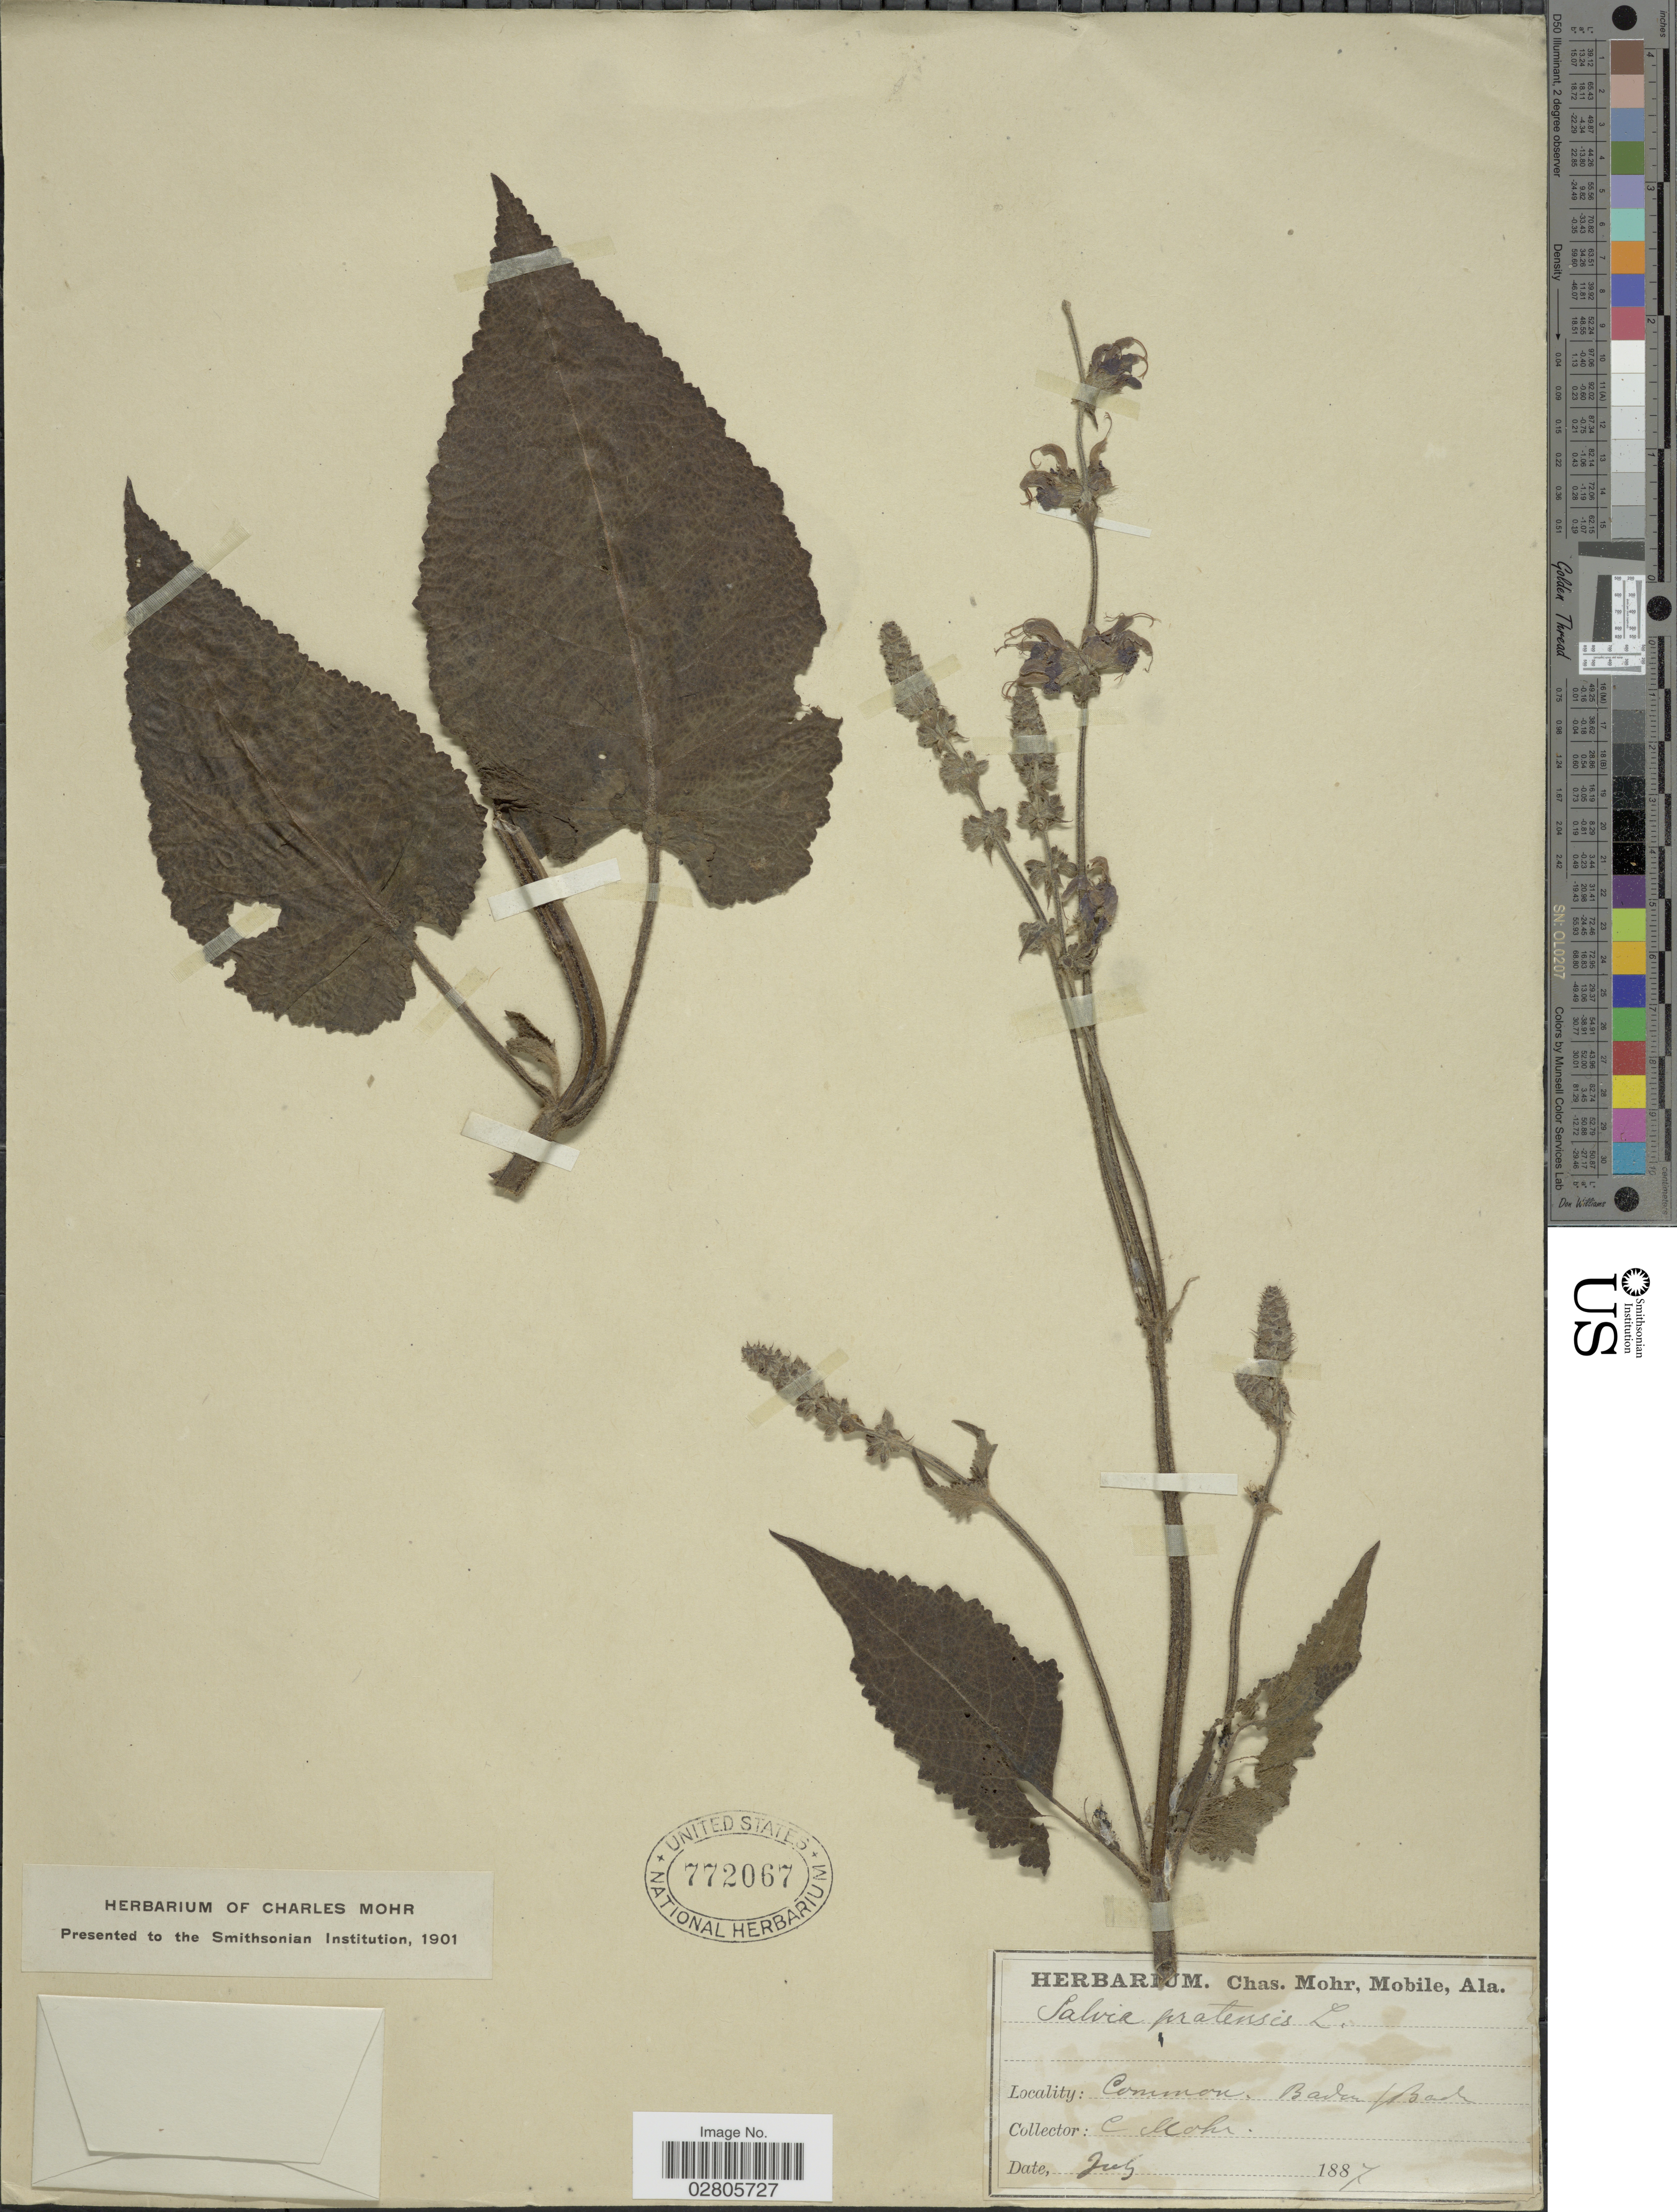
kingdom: Plantae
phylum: Tracheophyta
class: Magnoliopsida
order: Lamiales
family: Lamiaceae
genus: Salvia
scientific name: Salvia pratensis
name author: L.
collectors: Mohr, C. T. (herbarium)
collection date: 1887-07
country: Germany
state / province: Baden-Württemberg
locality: Common Baden/Baden.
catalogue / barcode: US 772067